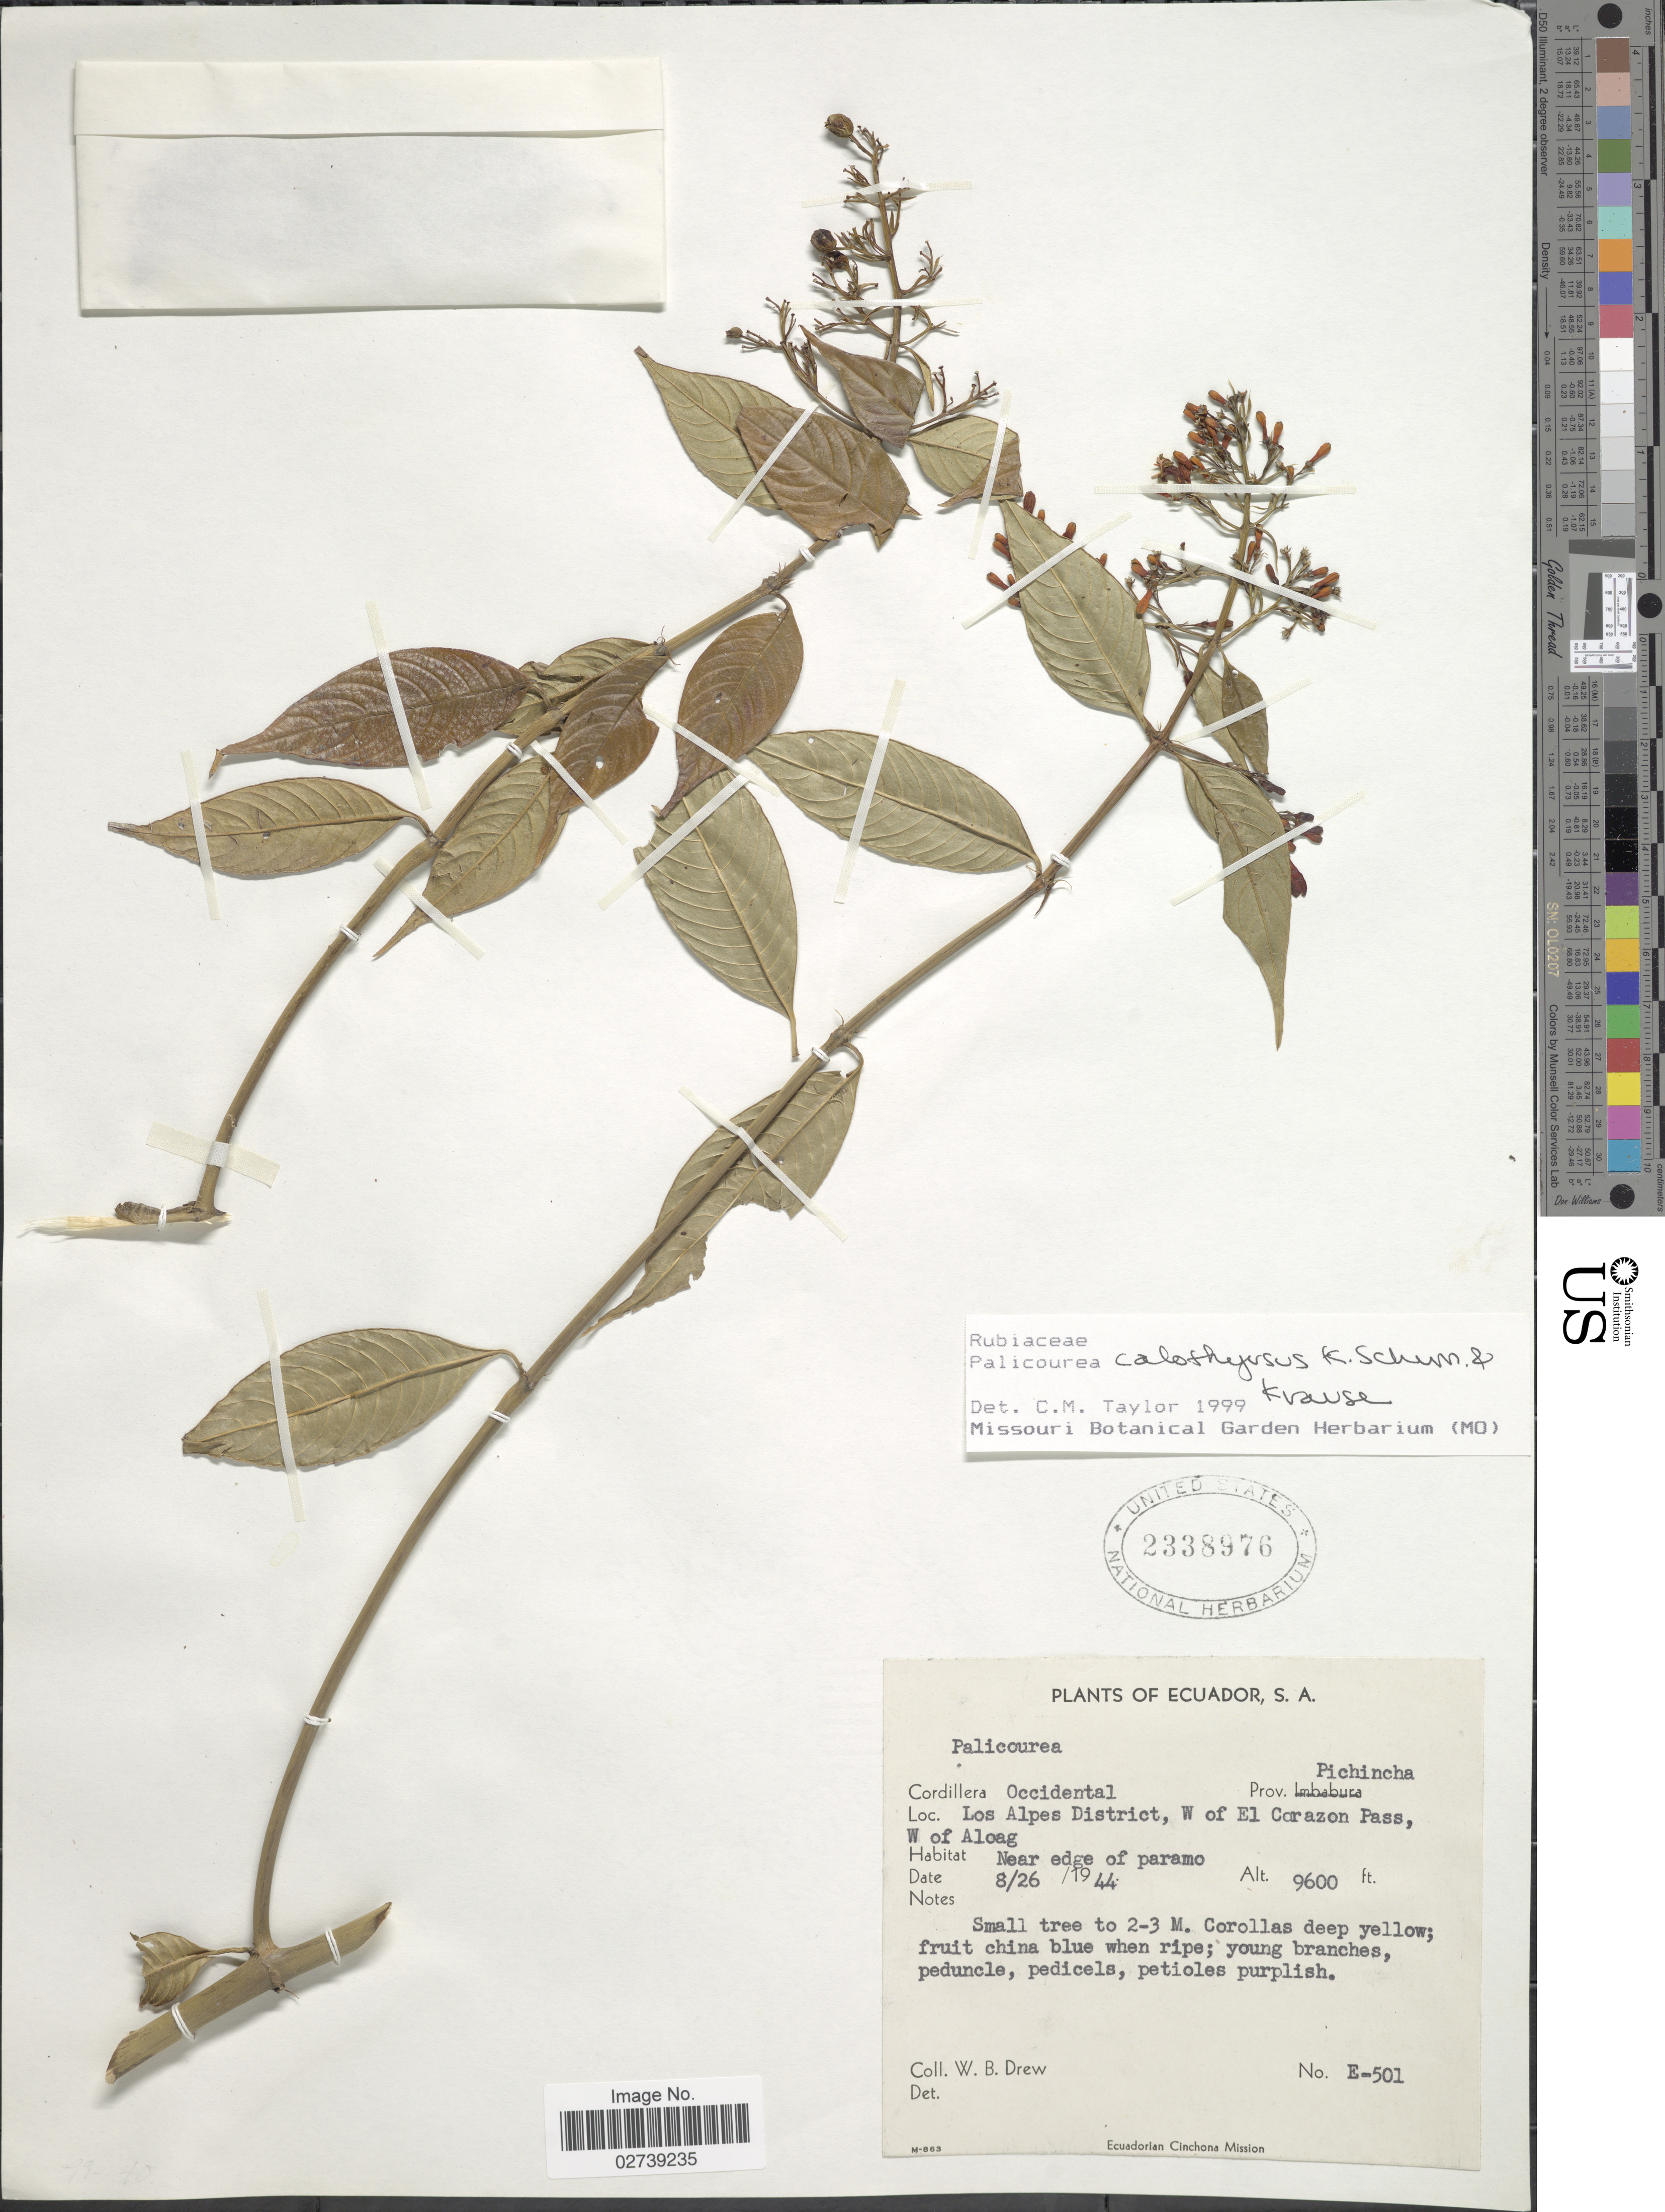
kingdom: Plantae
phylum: Tracheophyta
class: Magnoliopsida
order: Gentianales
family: Rubiaceae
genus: Palicourea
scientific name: Palicourea calothyrsus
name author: K. Schum. & K. Krause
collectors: W. B. Drew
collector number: E-501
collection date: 1944-08-26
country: Ecuador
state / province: Pichincha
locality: Cordillera Occidental. Los Alpes District, W of El Corazon Pass, W of Aloag. Near edge of paramo.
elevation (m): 2926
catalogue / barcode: US 2338976